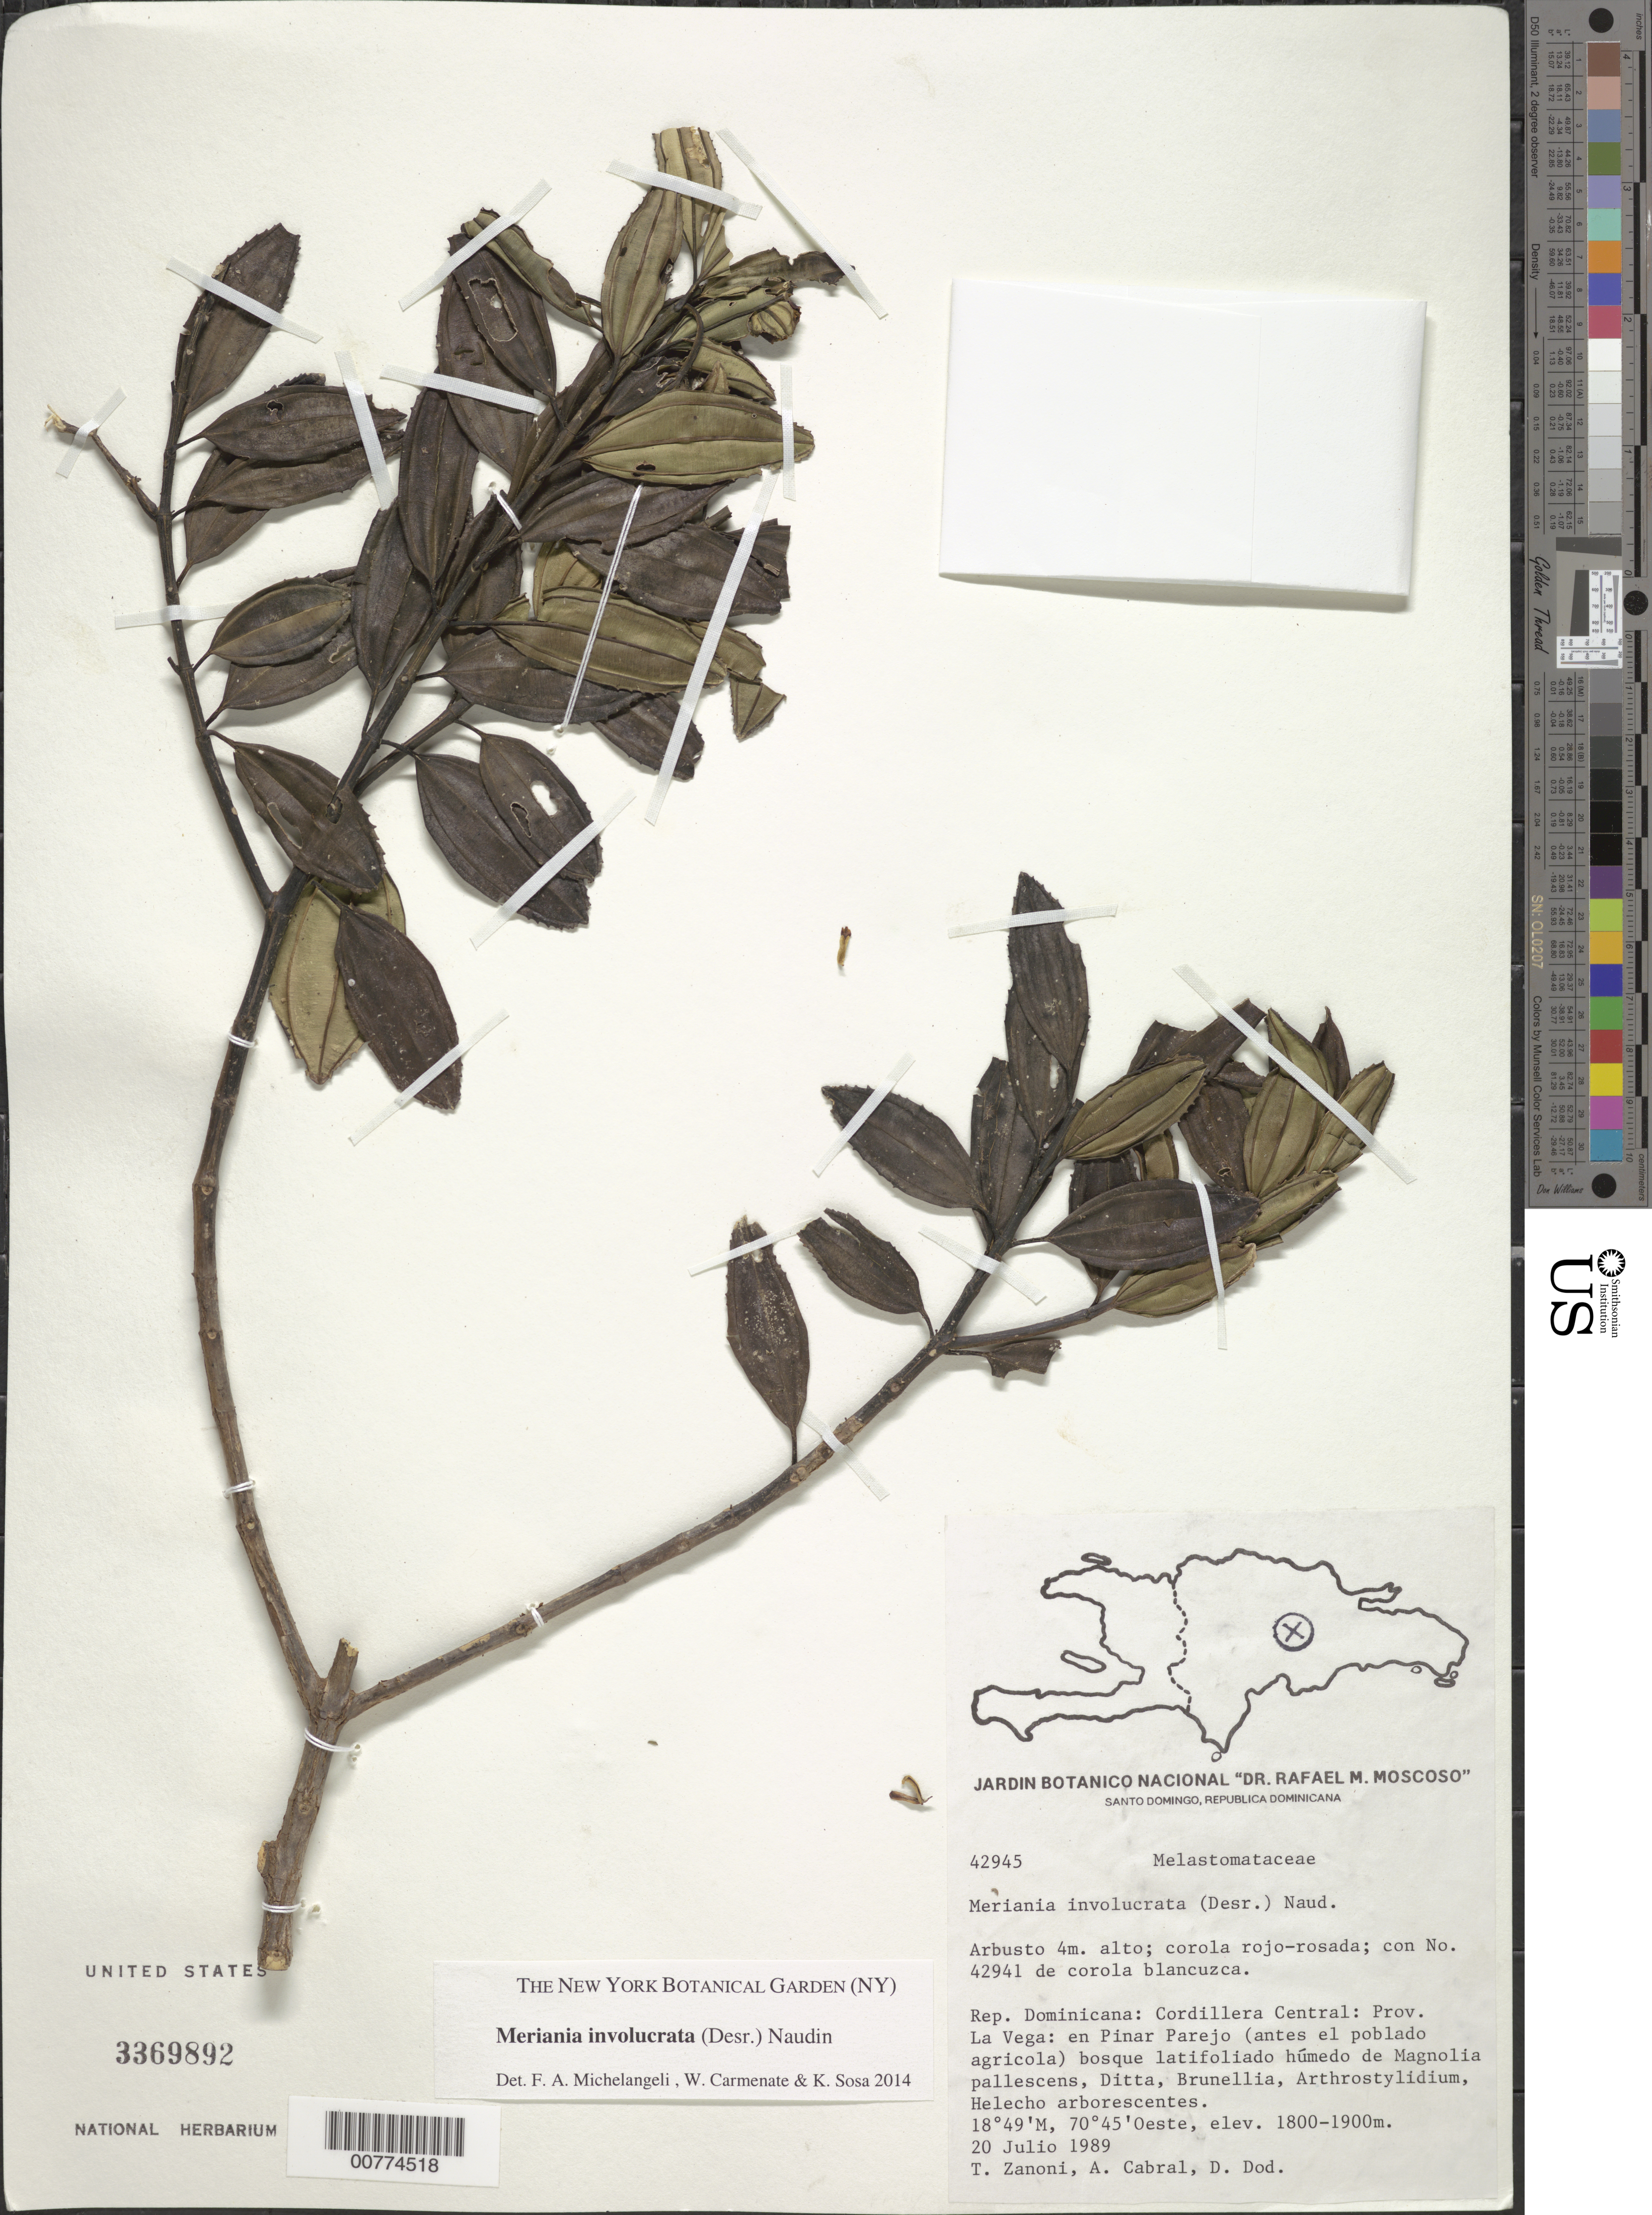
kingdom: Plantae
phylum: Tracheophyta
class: Magnoliopsida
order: Myrtales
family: Melastomataceae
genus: Meriania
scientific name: Meriania involucrata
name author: (Desr.) Naudin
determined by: Michelangeli, F. A.; Carmenate, W.; Sosa, K.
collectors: T. A. Zanoni, A. Cabral & D. Dod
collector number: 42945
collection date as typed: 20 Jul 1989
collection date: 1989-07-20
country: Dominican Republic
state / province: La Vega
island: Hispaniola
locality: Cordillera Central, Pinar Parejo (before agricultural village).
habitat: Broad leaf forest, humid with Magnolia pallescens, Ditta, Brunellia, Arthrostylidium, arboreous fern.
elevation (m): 1800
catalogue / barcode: US 3369892